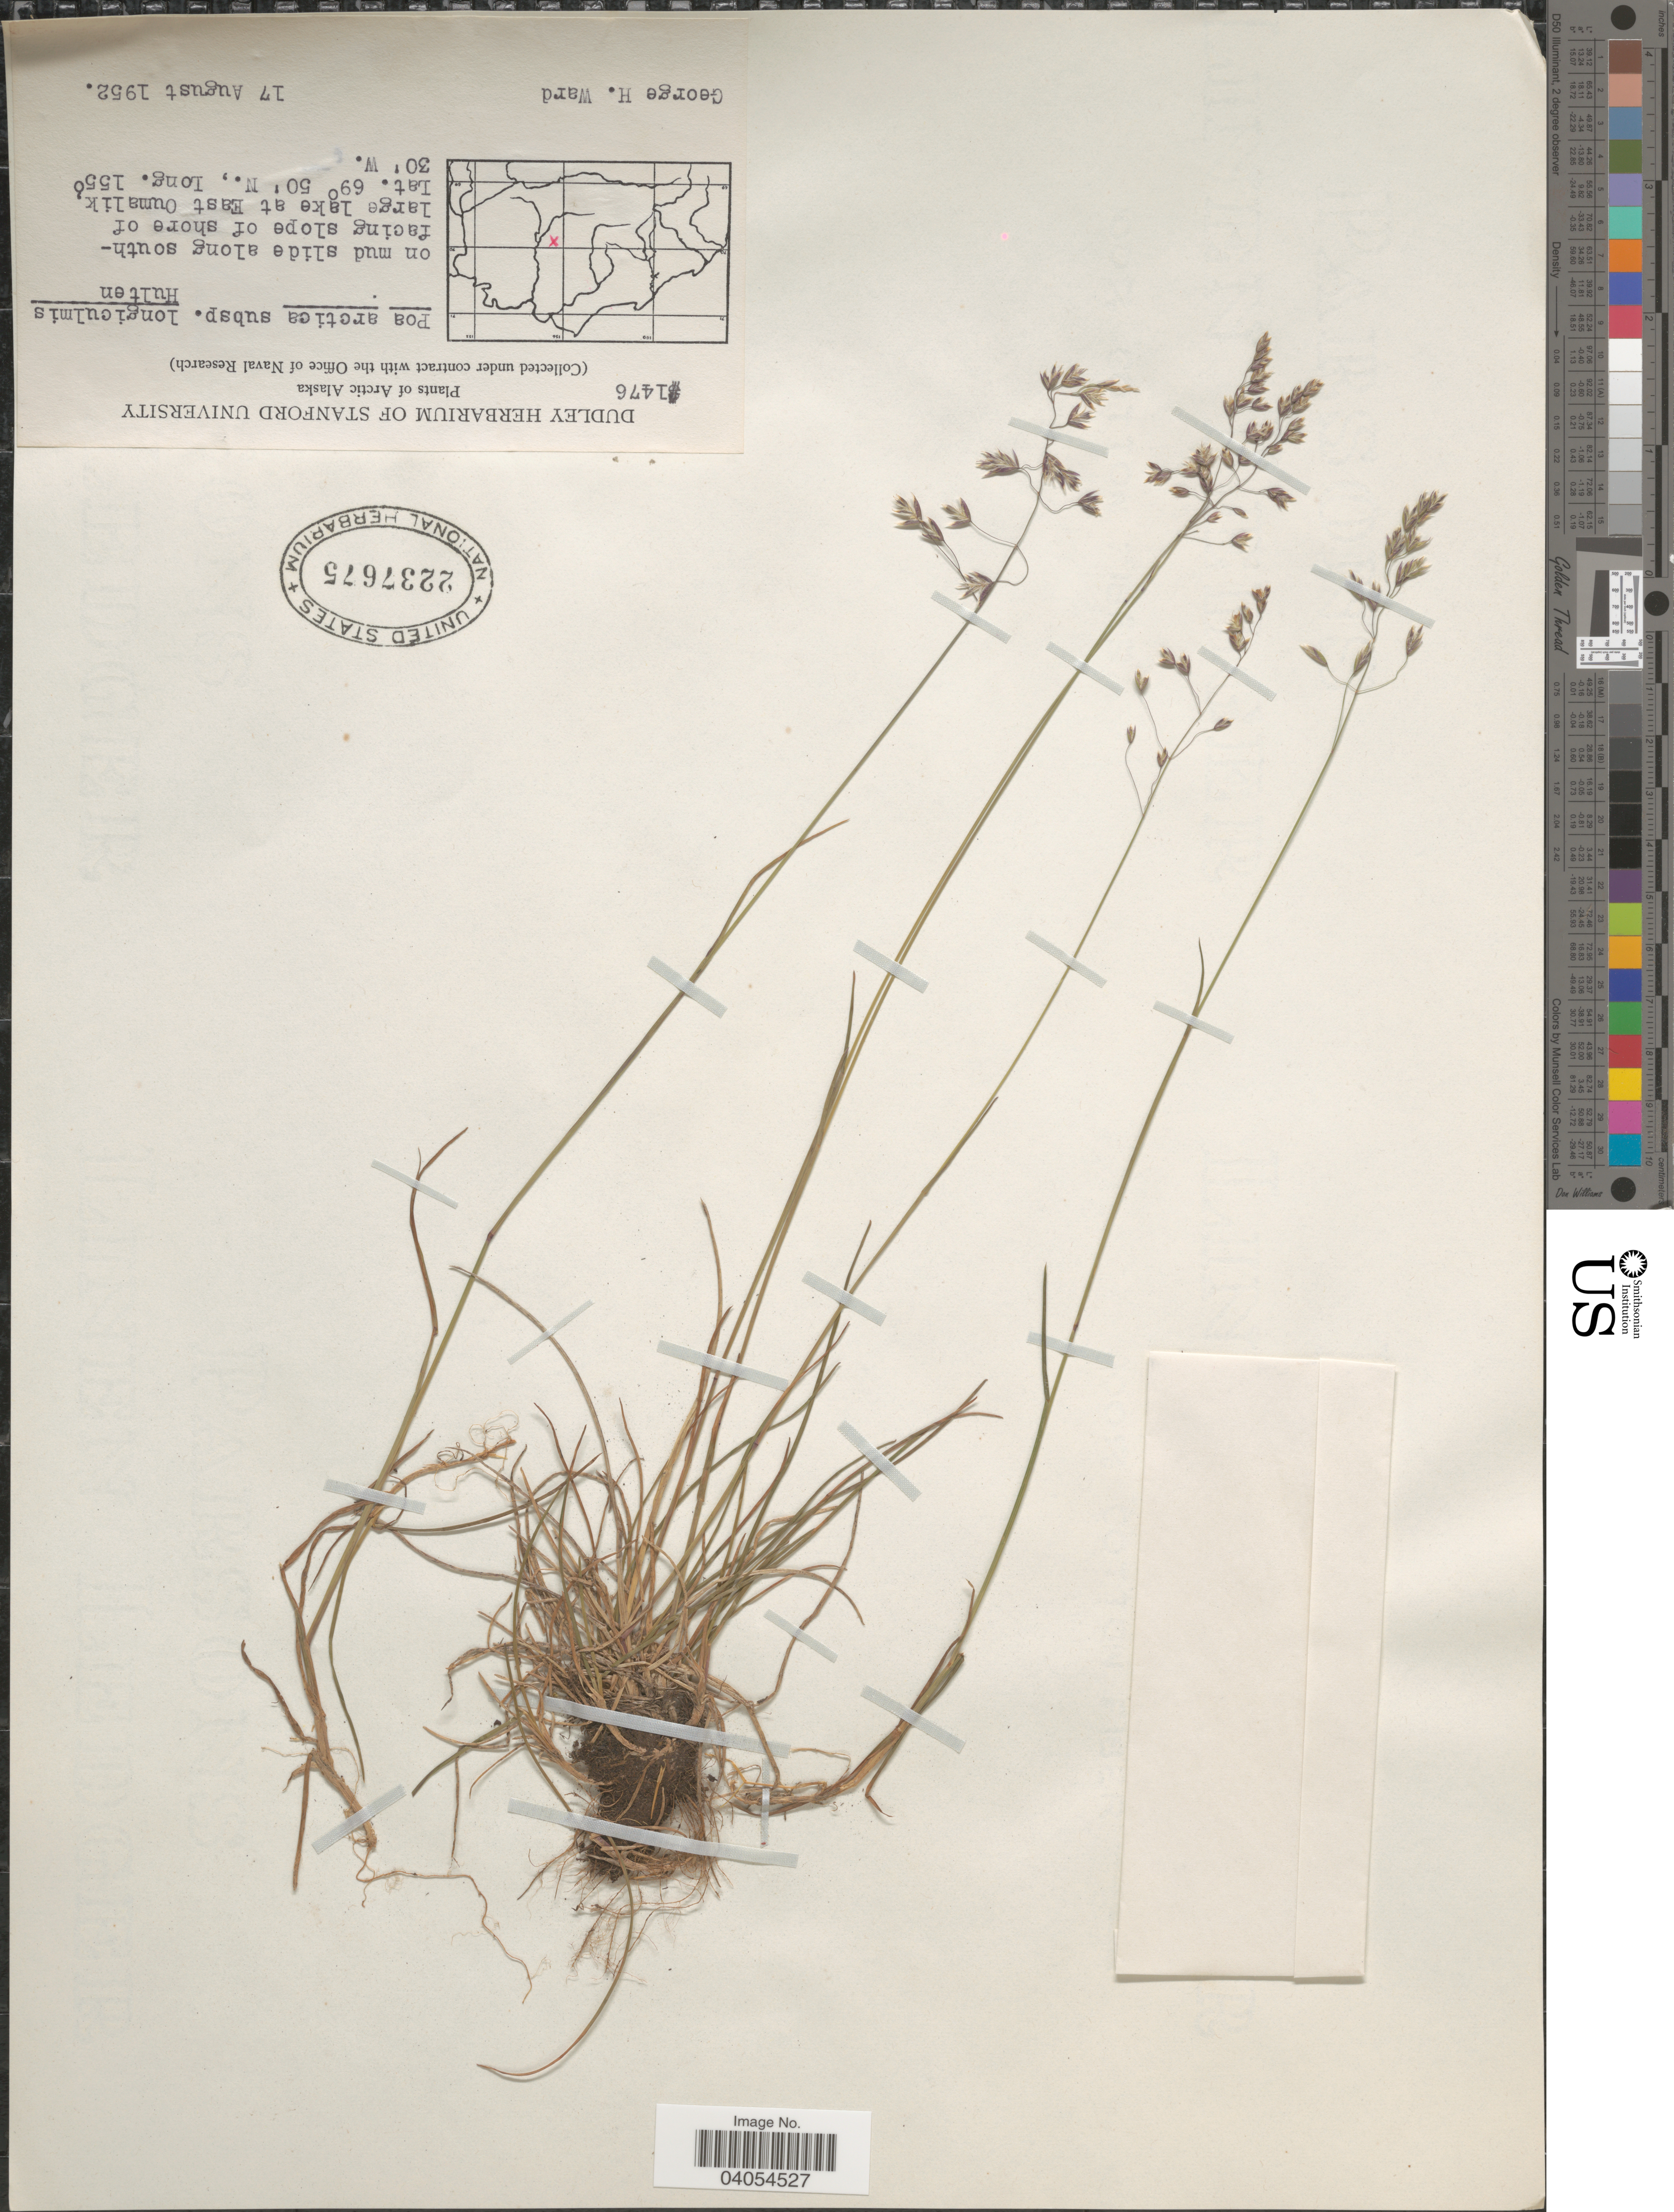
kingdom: Plantae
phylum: Tracheophyta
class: Liliopsida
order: Poales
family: Poaceae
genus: Poa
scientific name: Poa arctica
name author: R. Br.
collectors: G. H. Ward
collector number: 1476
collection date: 1952-08-17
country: United States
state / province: Alaska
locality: Arctic Alaska. On mud slide along southfacing slope of shore of large lake at East Oumalik.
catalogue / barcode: US 2237675